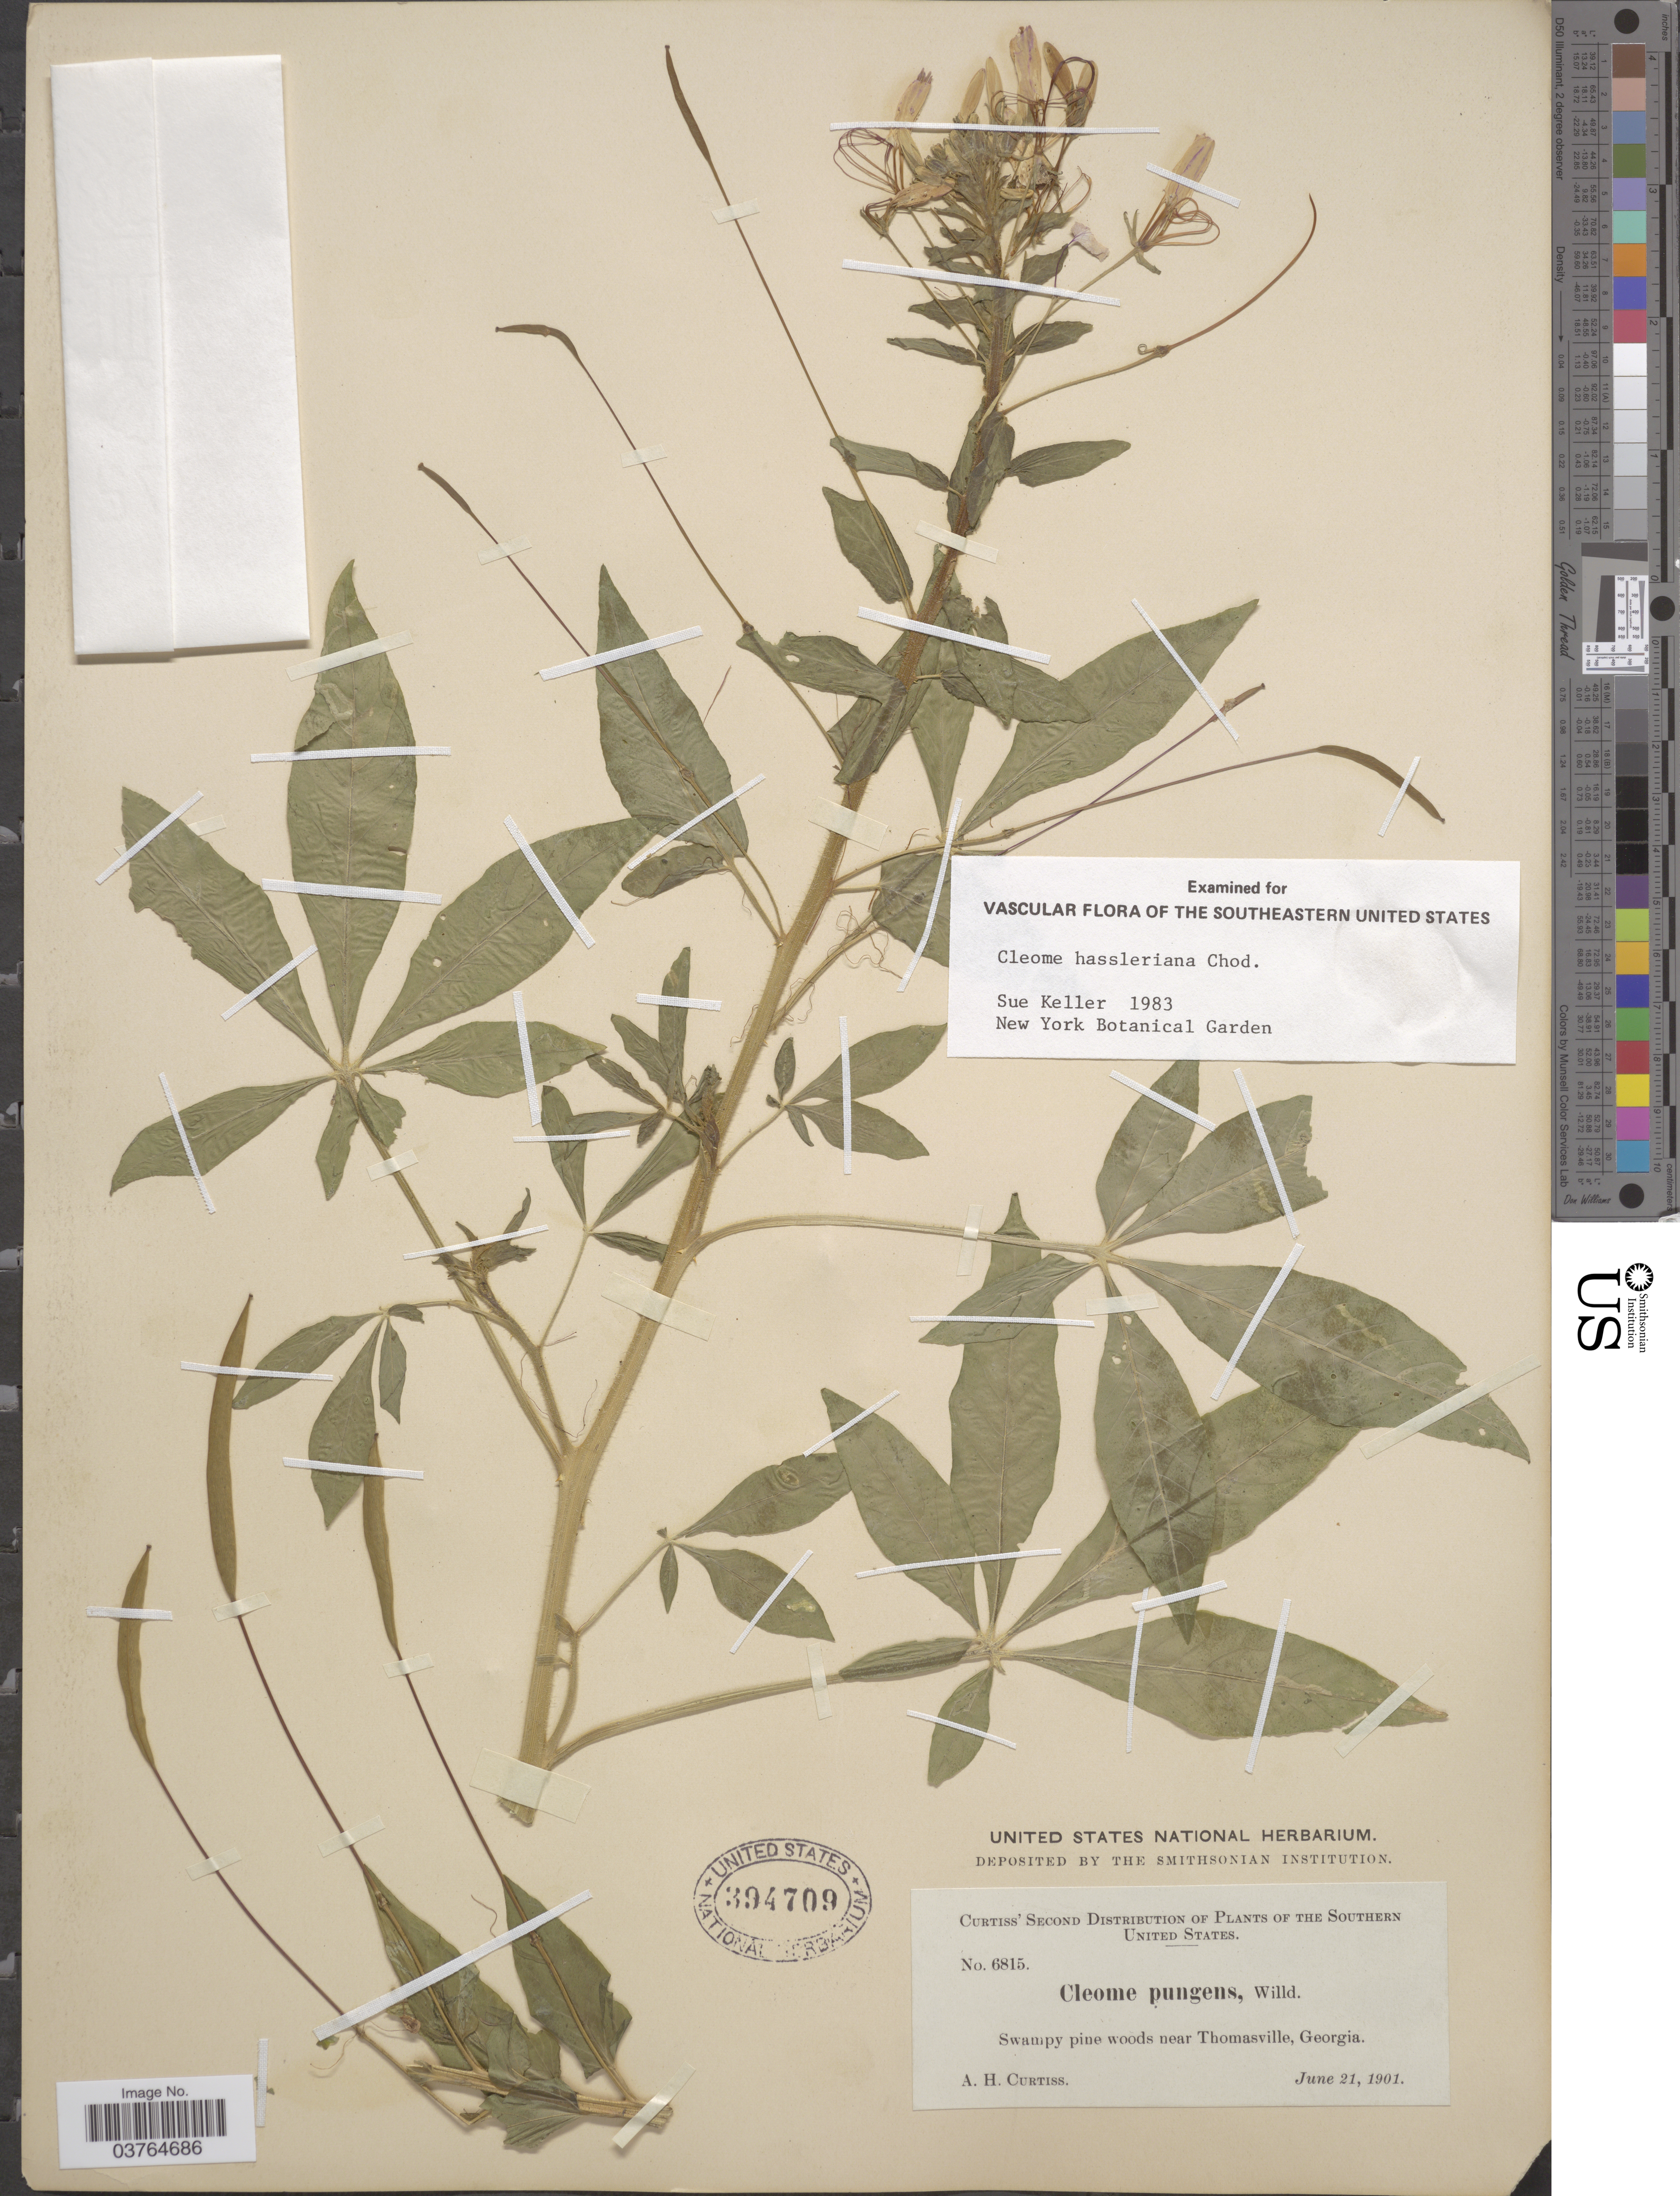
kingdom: Plantae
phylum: Tracheophyta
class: Magnoliopsida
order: Brassicales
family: Cleomaceae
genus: Tarenaya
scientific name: Tarenaya houtteana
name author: (Schltdl.) Soares Neto & Roalson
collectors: A. H. Curtiss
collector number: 6815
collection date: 1901-06-21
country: United States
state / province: Georgia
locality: The Southern United States. Swampy pine woods near Thomasville.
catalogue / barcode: US 394709